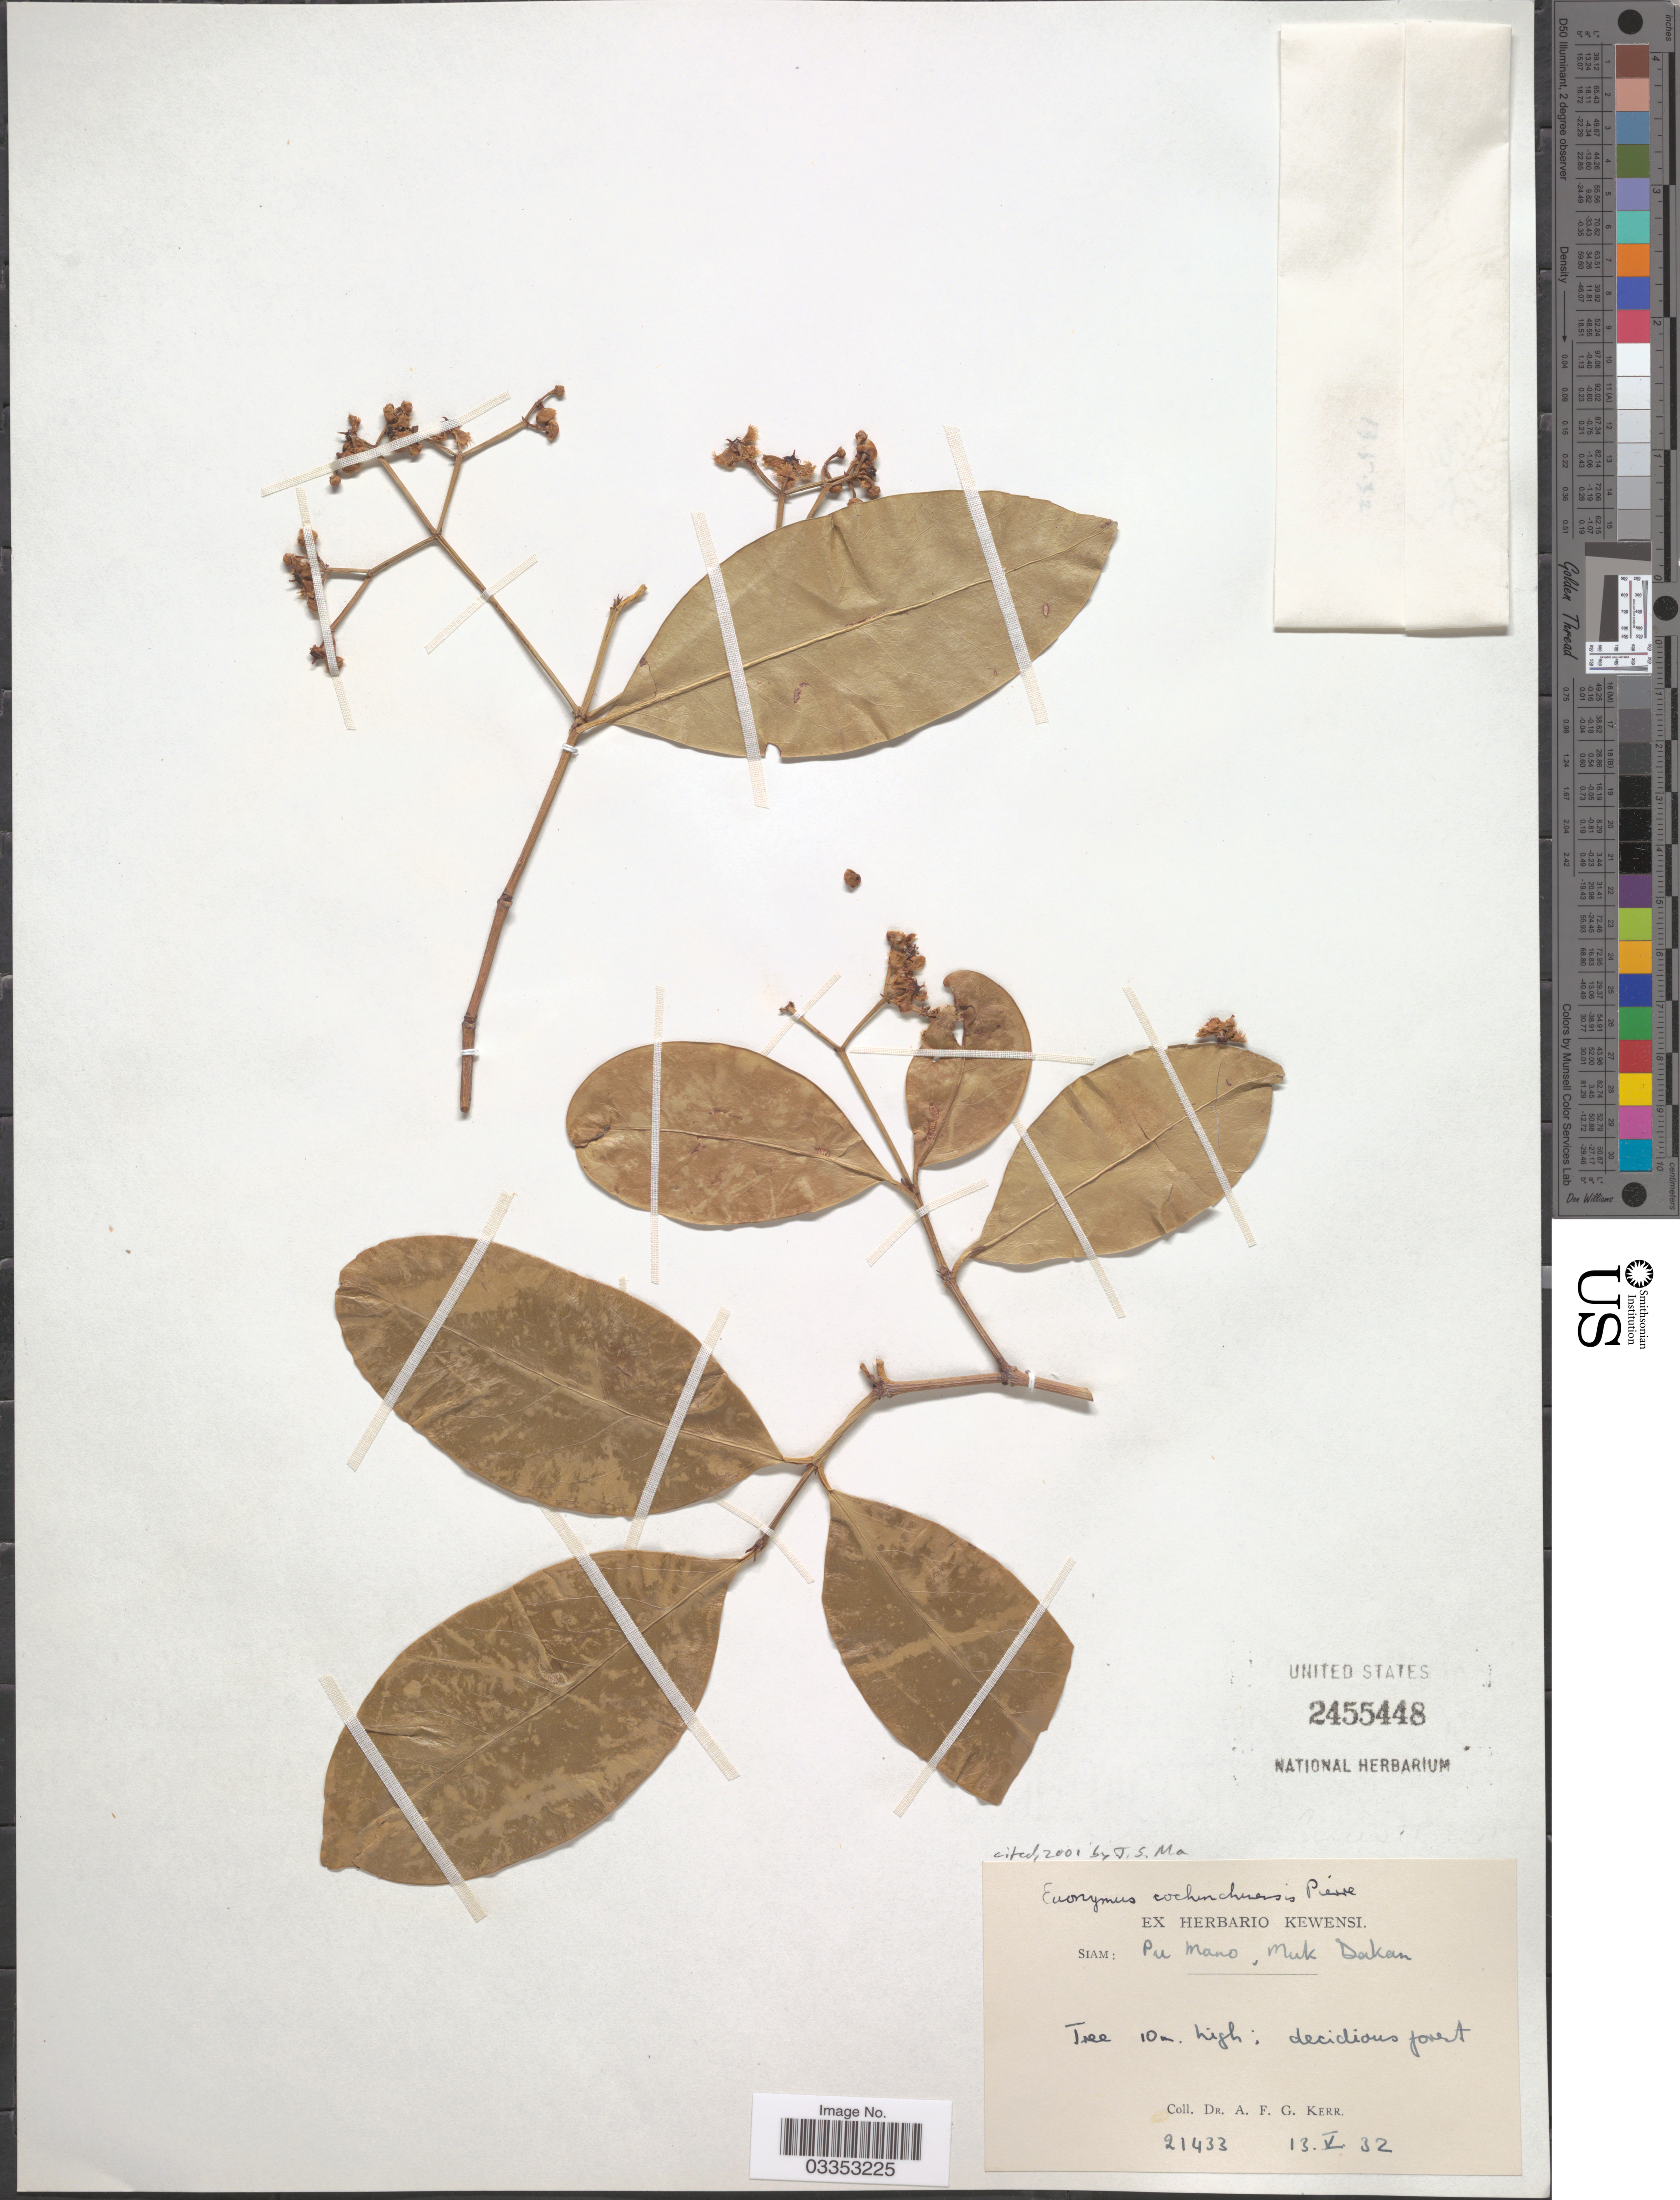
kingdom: Plantae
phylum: Tracheophyta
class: Magnoliopsida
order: Celastrales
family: Celastraceae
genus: Euonymus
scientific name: Euonymus cochinchinensis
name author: Pierre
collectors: A. F. G. Kerr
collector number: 21433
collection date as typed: Transcribed d/m/y: 13/5/32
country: Thailand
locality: Siam: Pu Mano, Muk Dakan.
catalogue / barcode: US 2455448